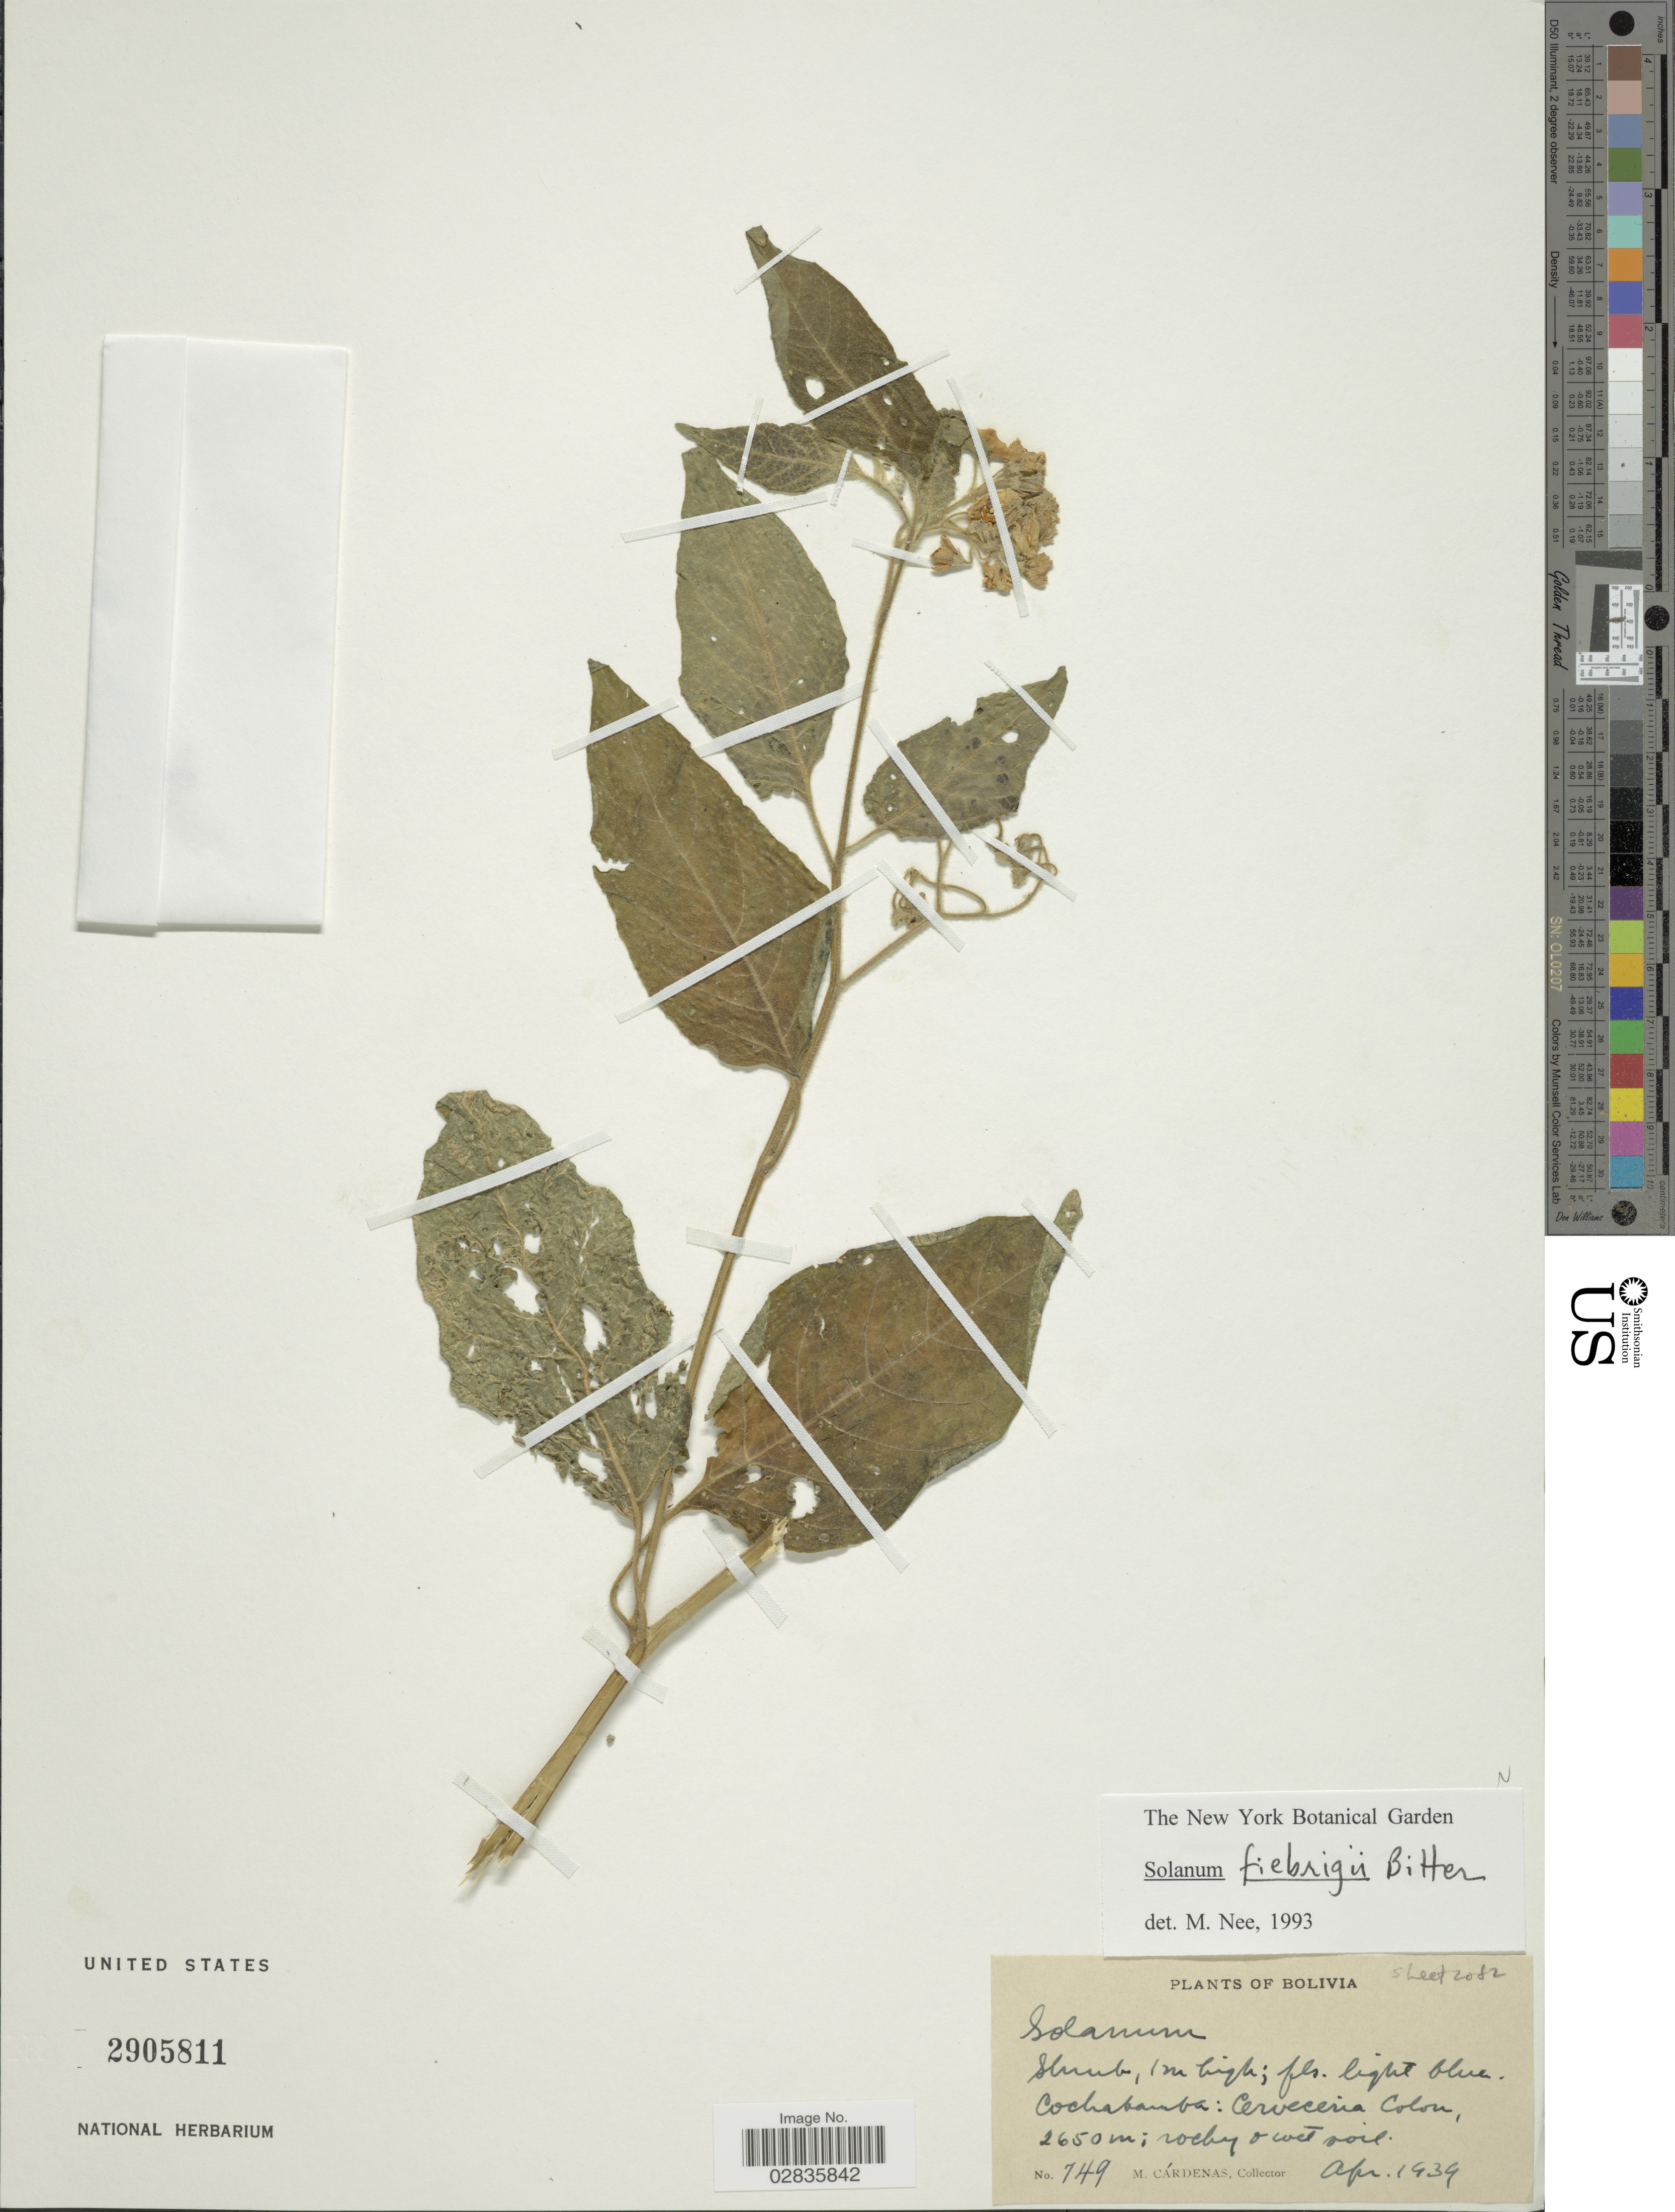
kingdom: Plantae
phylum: Tracheophyta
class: Magnoliopsida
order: Solanales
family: Solanaceae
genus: Solanum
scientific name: Solanum fiebrigii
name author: Bitter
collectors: M. Cárdenas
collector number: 749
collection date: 1939-04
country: Bolivia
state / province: Cochabamba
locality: Cerveceria Colon - Cochabamba.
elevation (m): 2650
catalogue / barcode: US 2905811